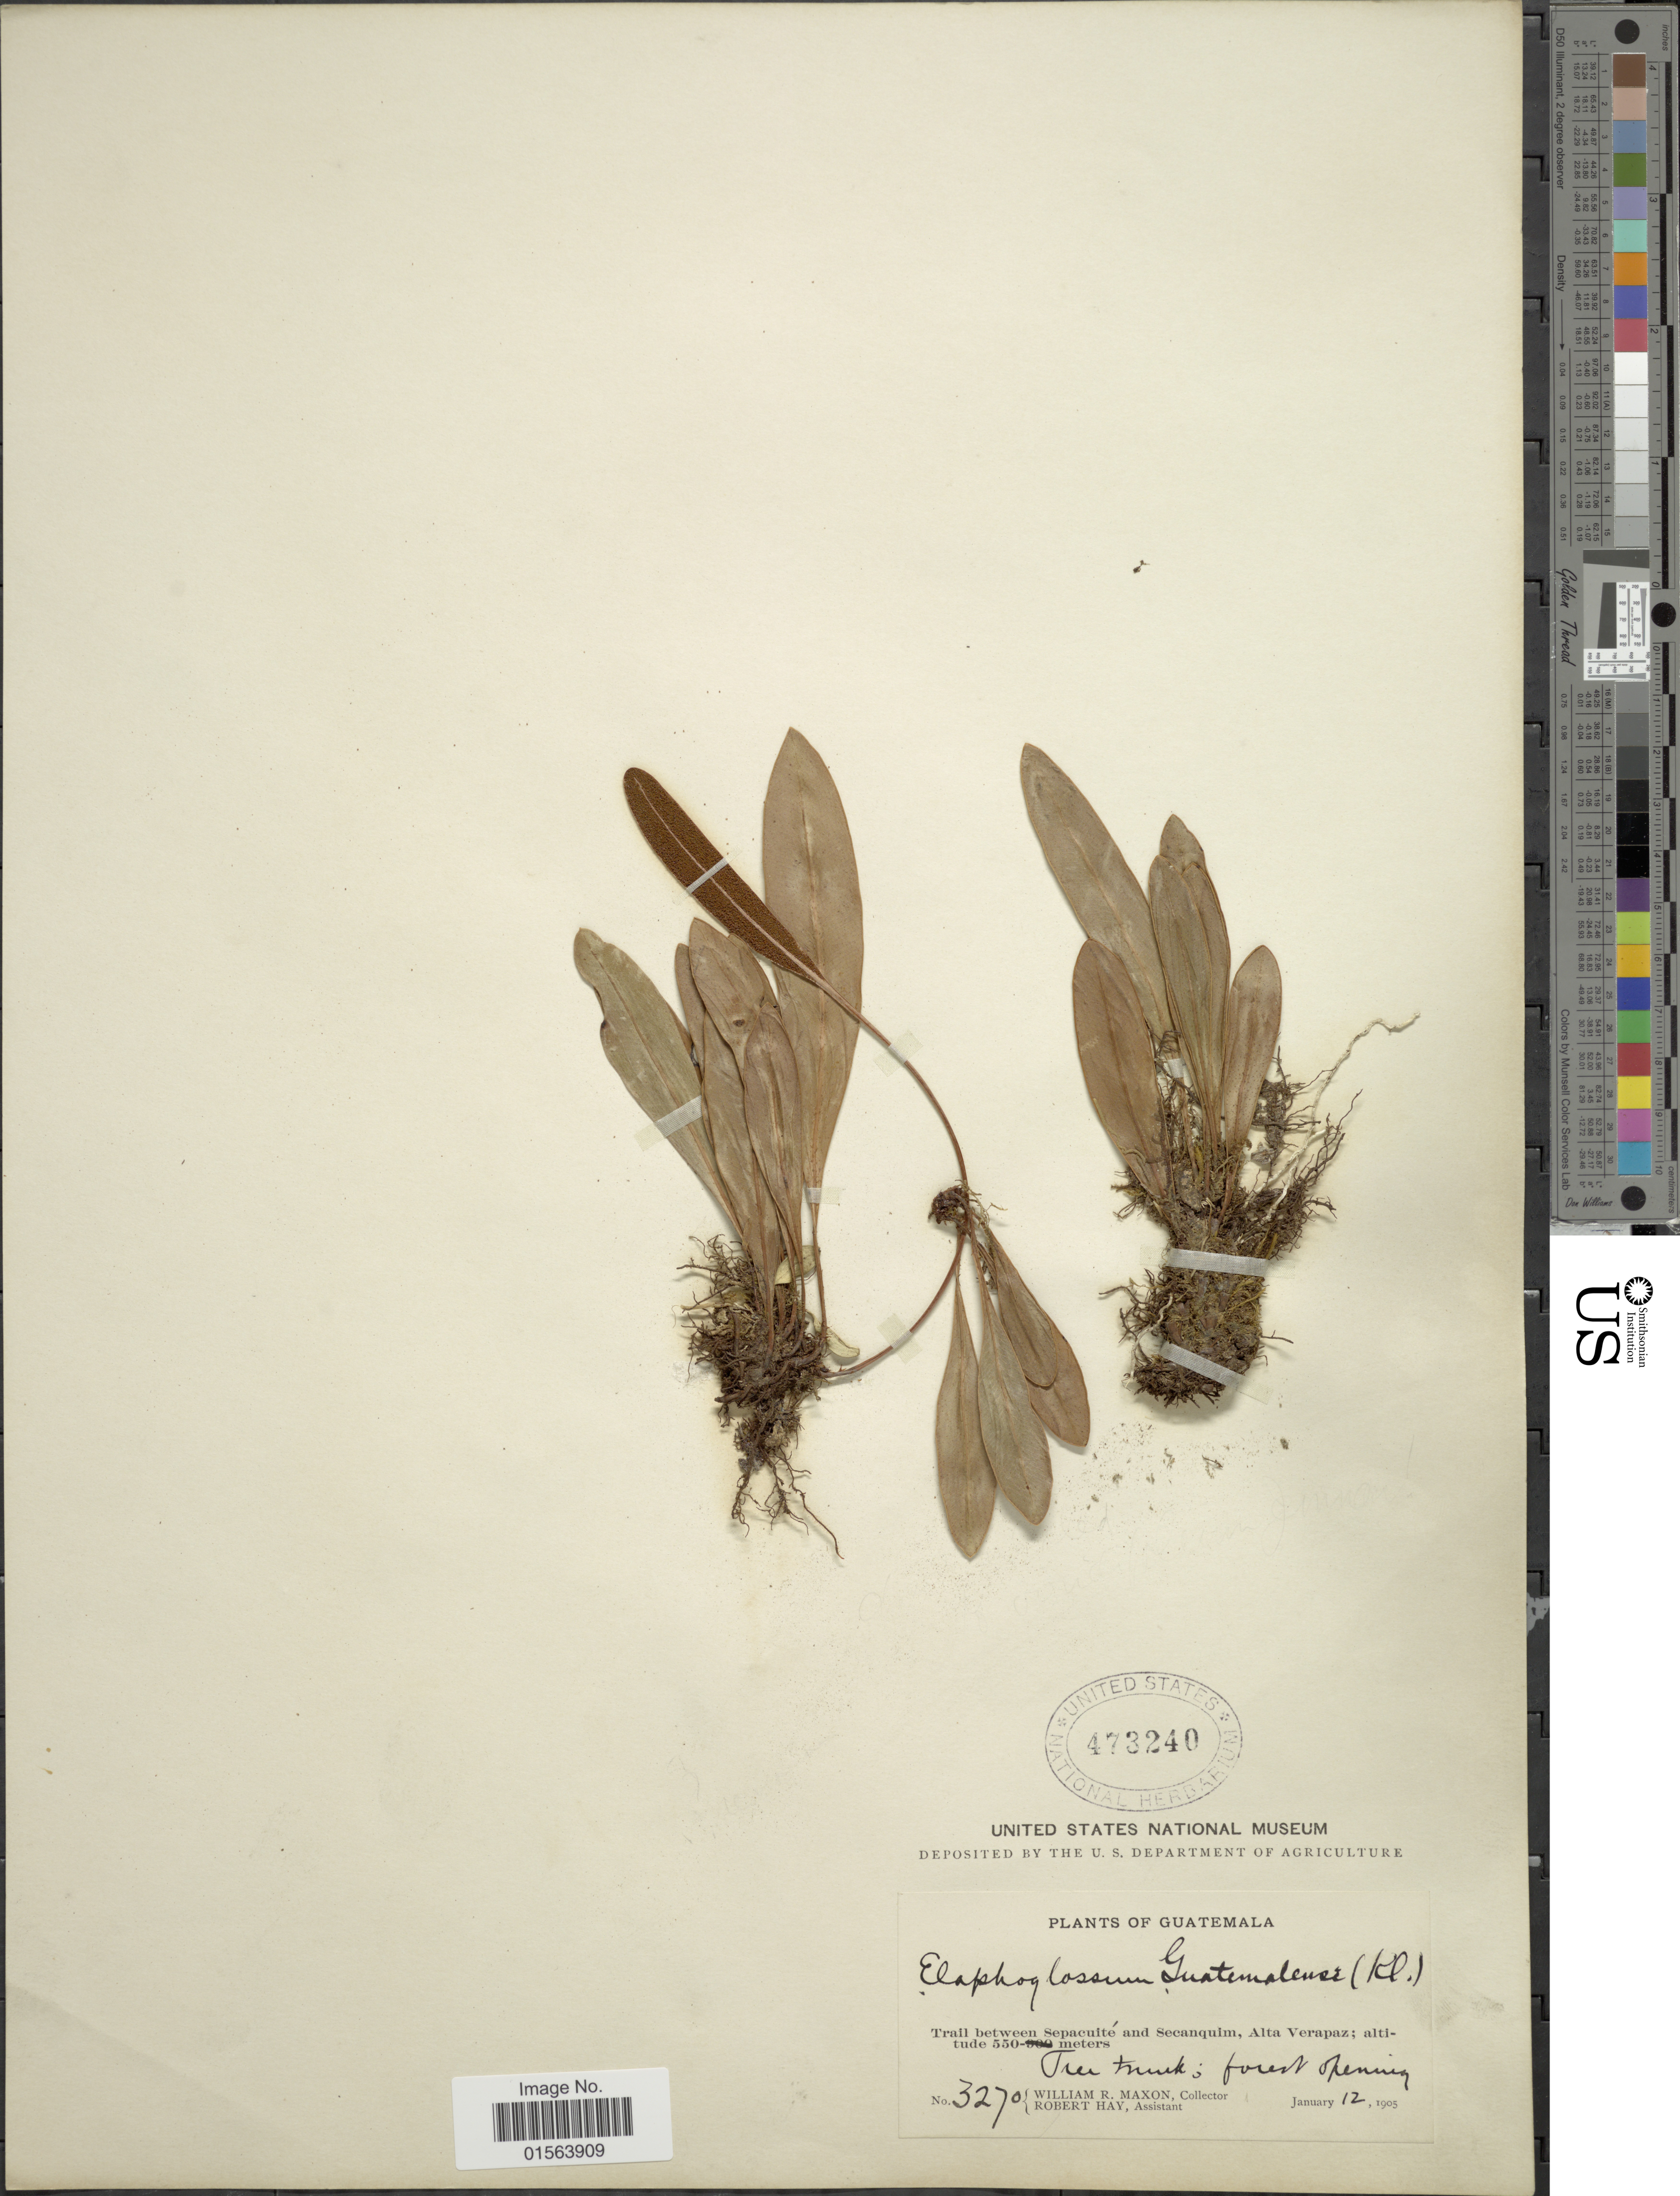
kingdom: Plantae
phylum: Tracheophyta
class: Polypodiopsida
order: Polypodiales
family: Dryopteridaceae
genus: Elaphoglossum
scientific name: Elaphoglossum guatemalense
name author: (Klotzsch) T. Moore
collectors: W. R. Maxon & R. H. Hay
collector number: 3270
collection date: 1905-01-12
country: Guatemala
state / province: Alta Verapaz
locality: Trail between Sepacuite and Secanquim, Alta Verapaz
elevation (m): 550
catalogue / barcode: US 473240